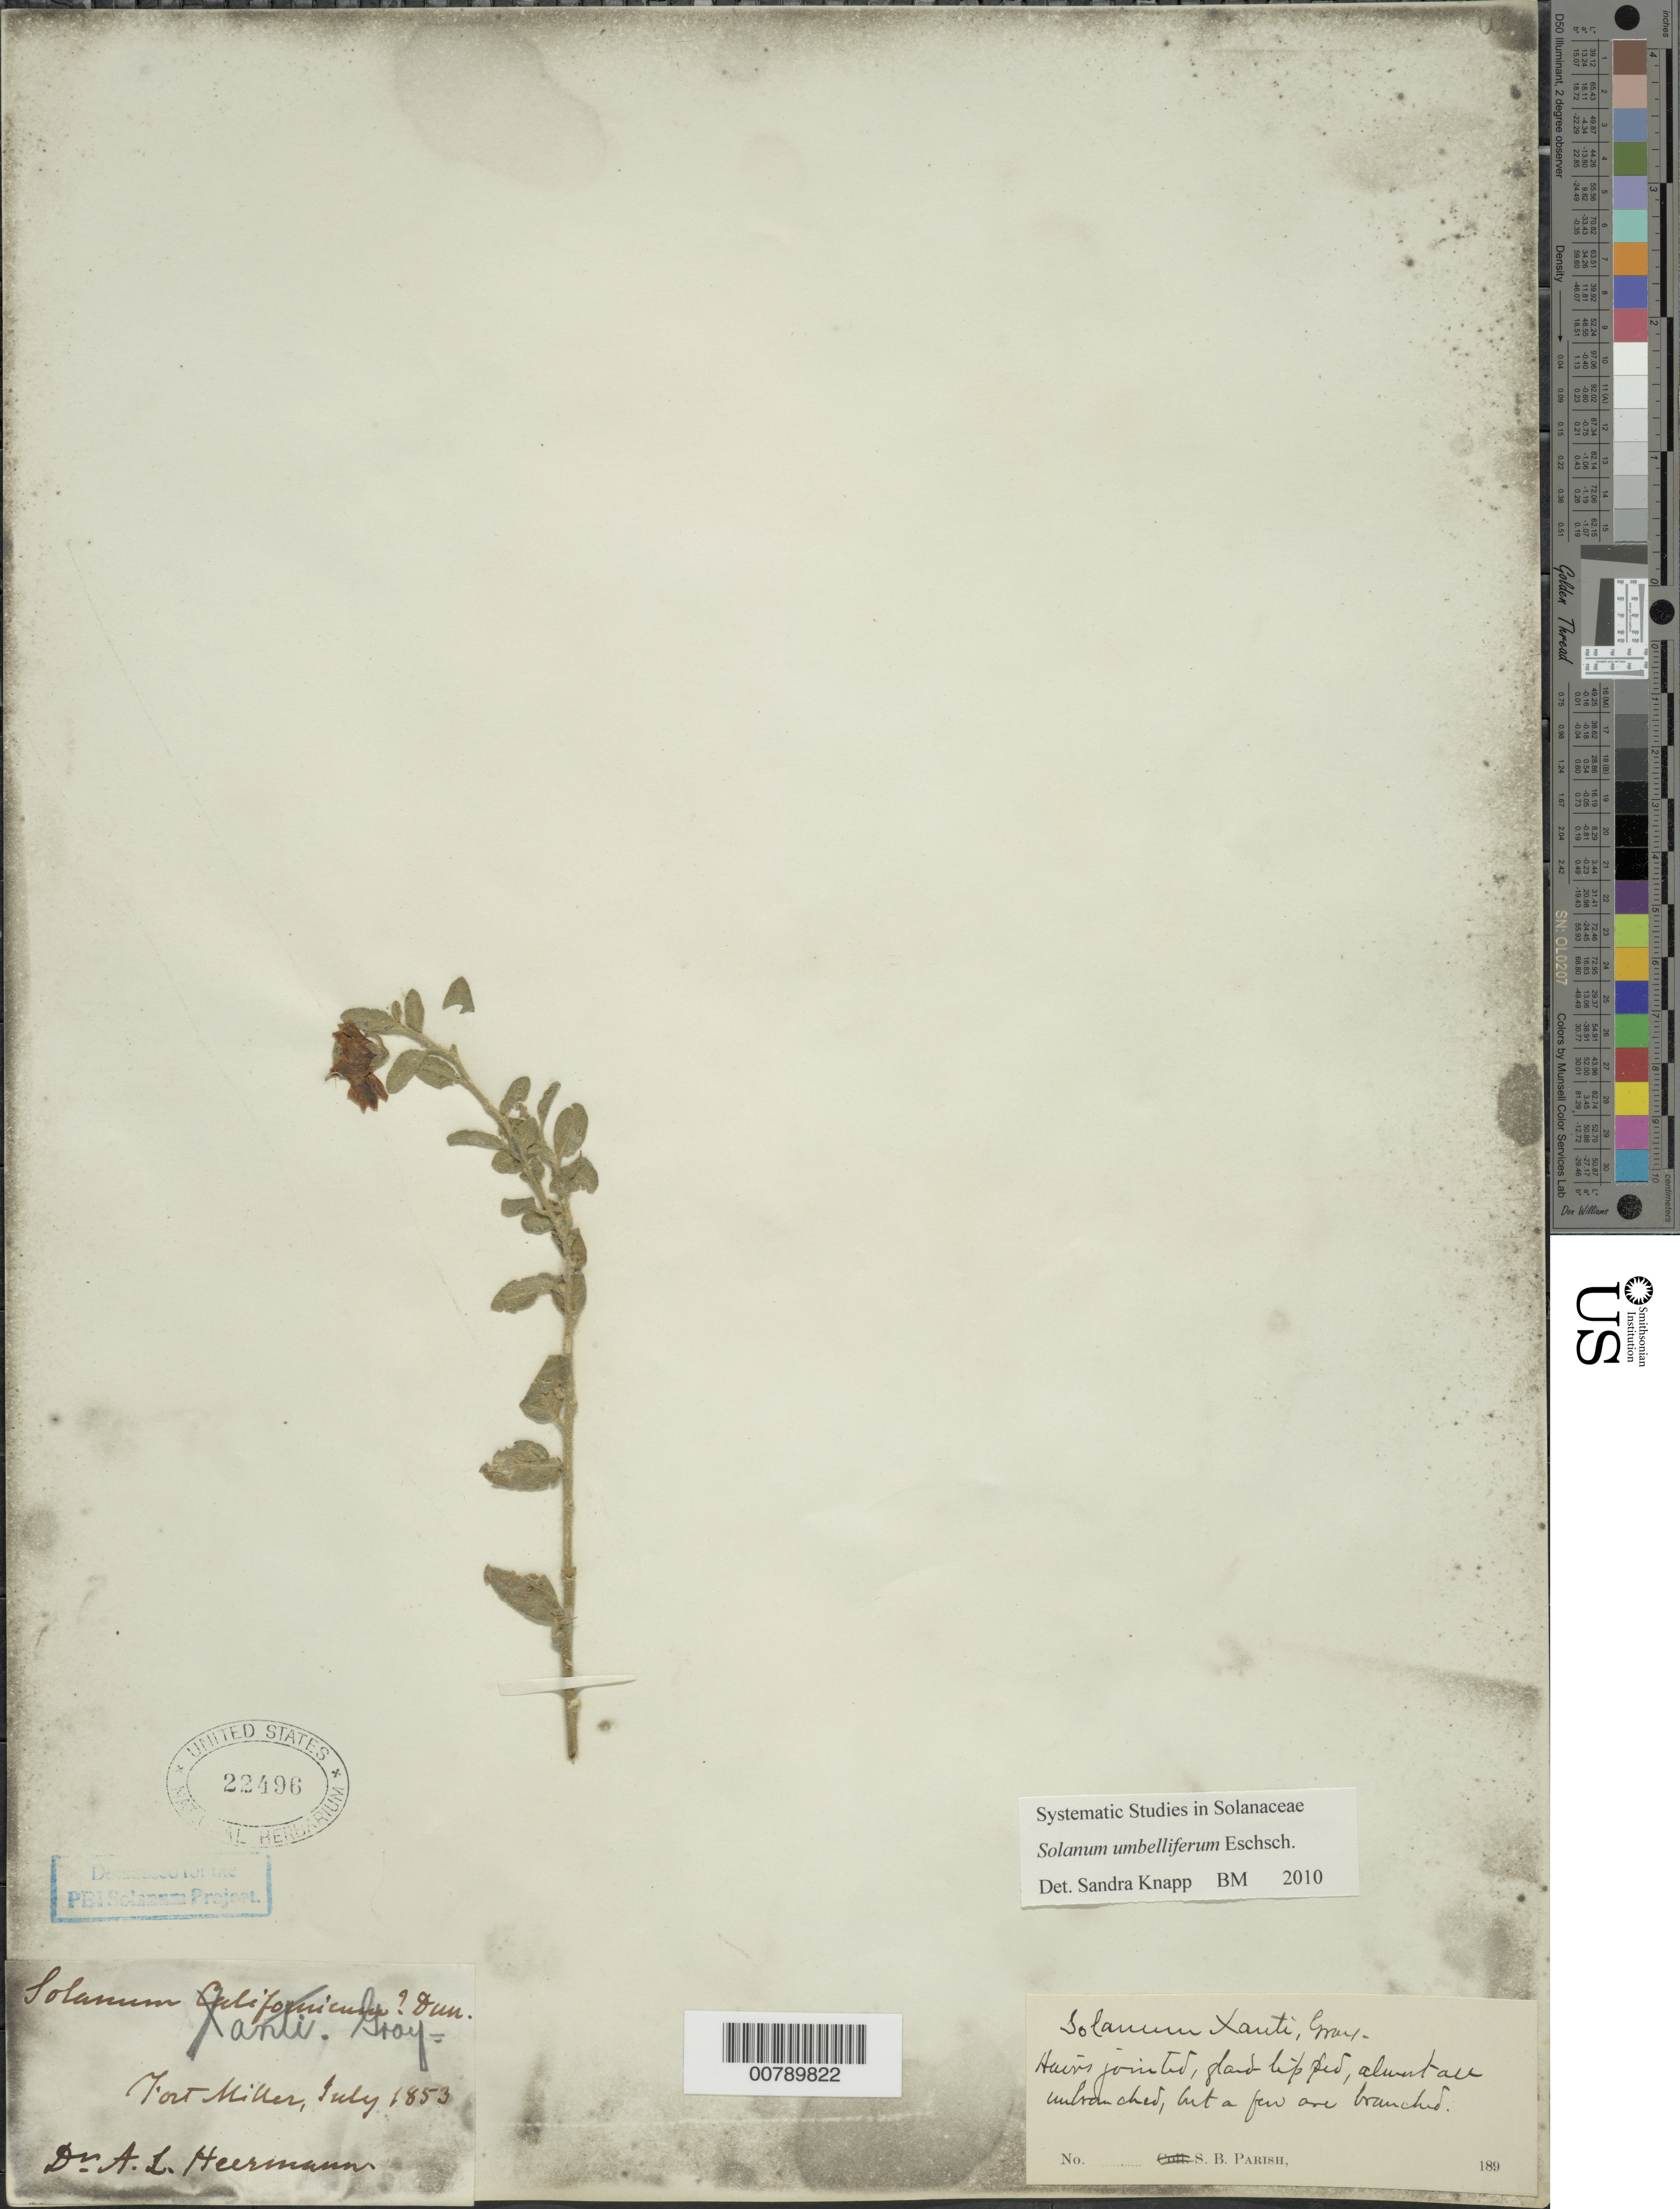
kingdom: Plantae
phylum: Tracheophyta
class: Magnoliopsida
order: Solanales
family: Solanaceae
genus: Solanum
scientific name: Solanum umbelliferum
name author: Eschsch.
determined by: Knapp, S. D.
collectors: A. Heermann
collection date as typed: Jul 1853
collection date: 1853-07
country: United States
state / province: California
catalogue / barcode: US 22496